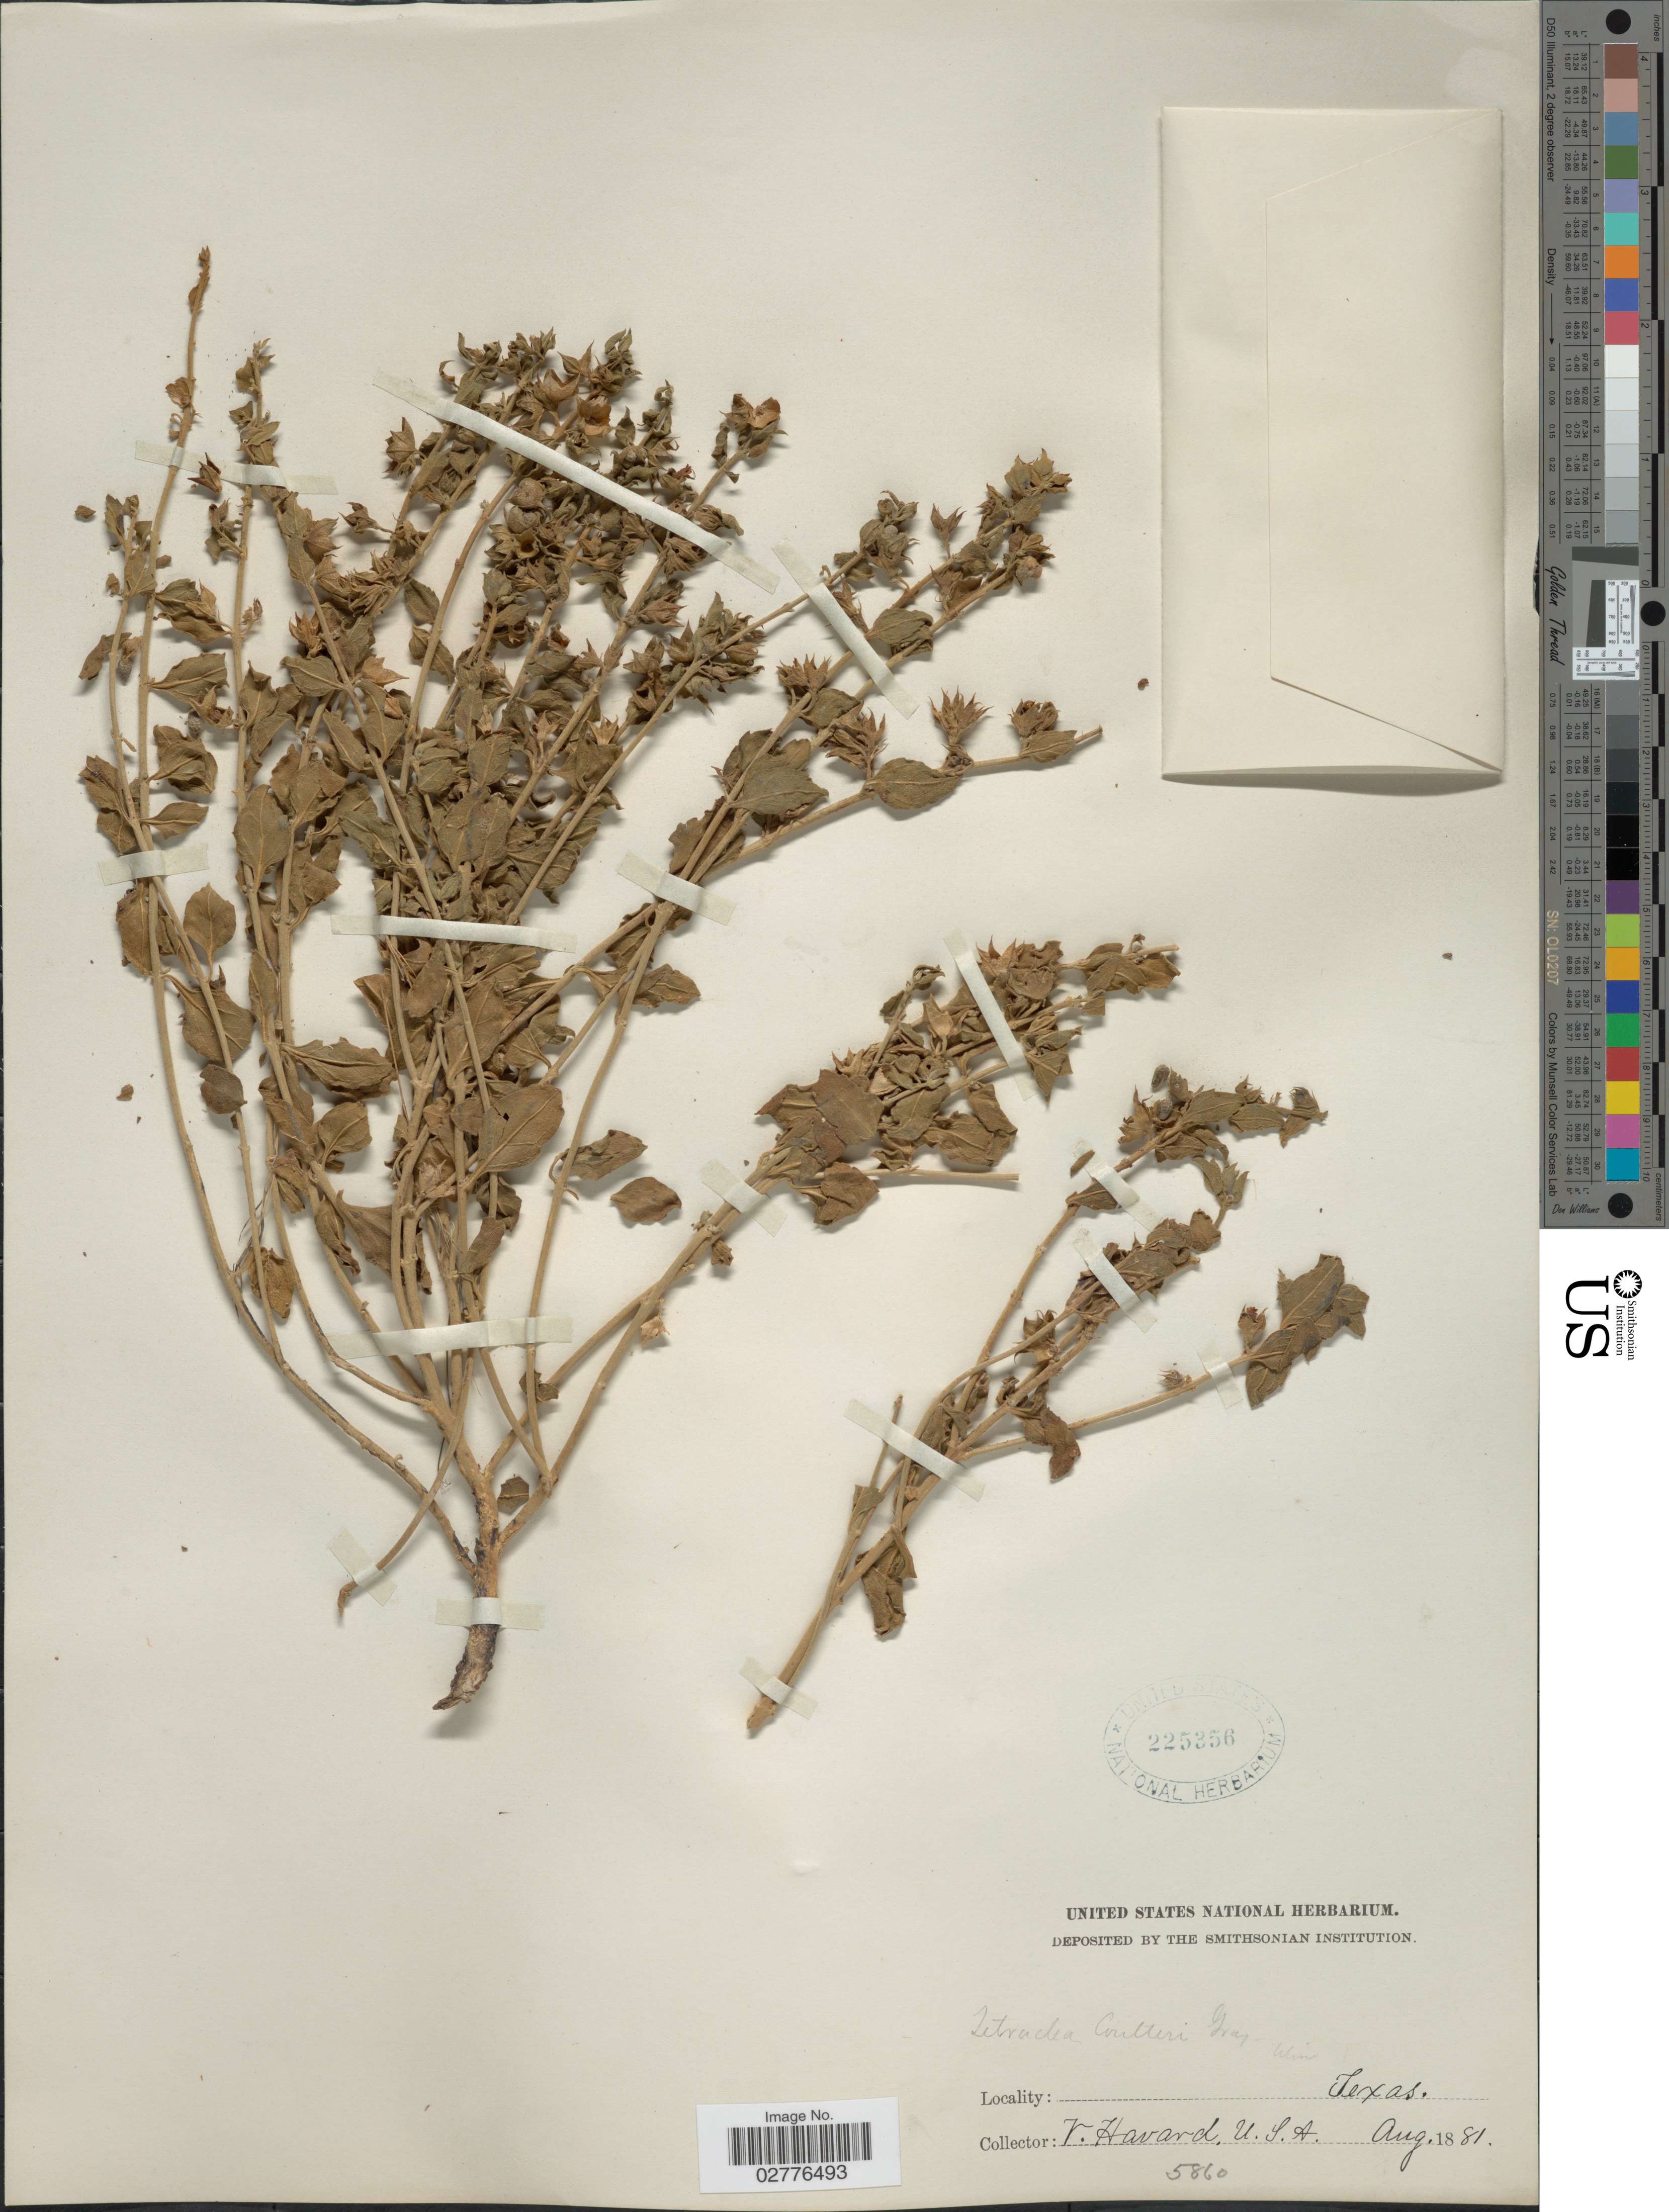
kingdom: Plantae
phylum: Tracheophyta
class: Magnoliopsida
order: Lamiales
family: Lamiaceae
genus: Tetraclea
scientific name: Tetraclea coulteri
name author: A. Gray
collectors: V. Havard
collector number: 5860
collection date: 1881-08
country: United States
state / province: Texas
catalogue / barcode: US 225356